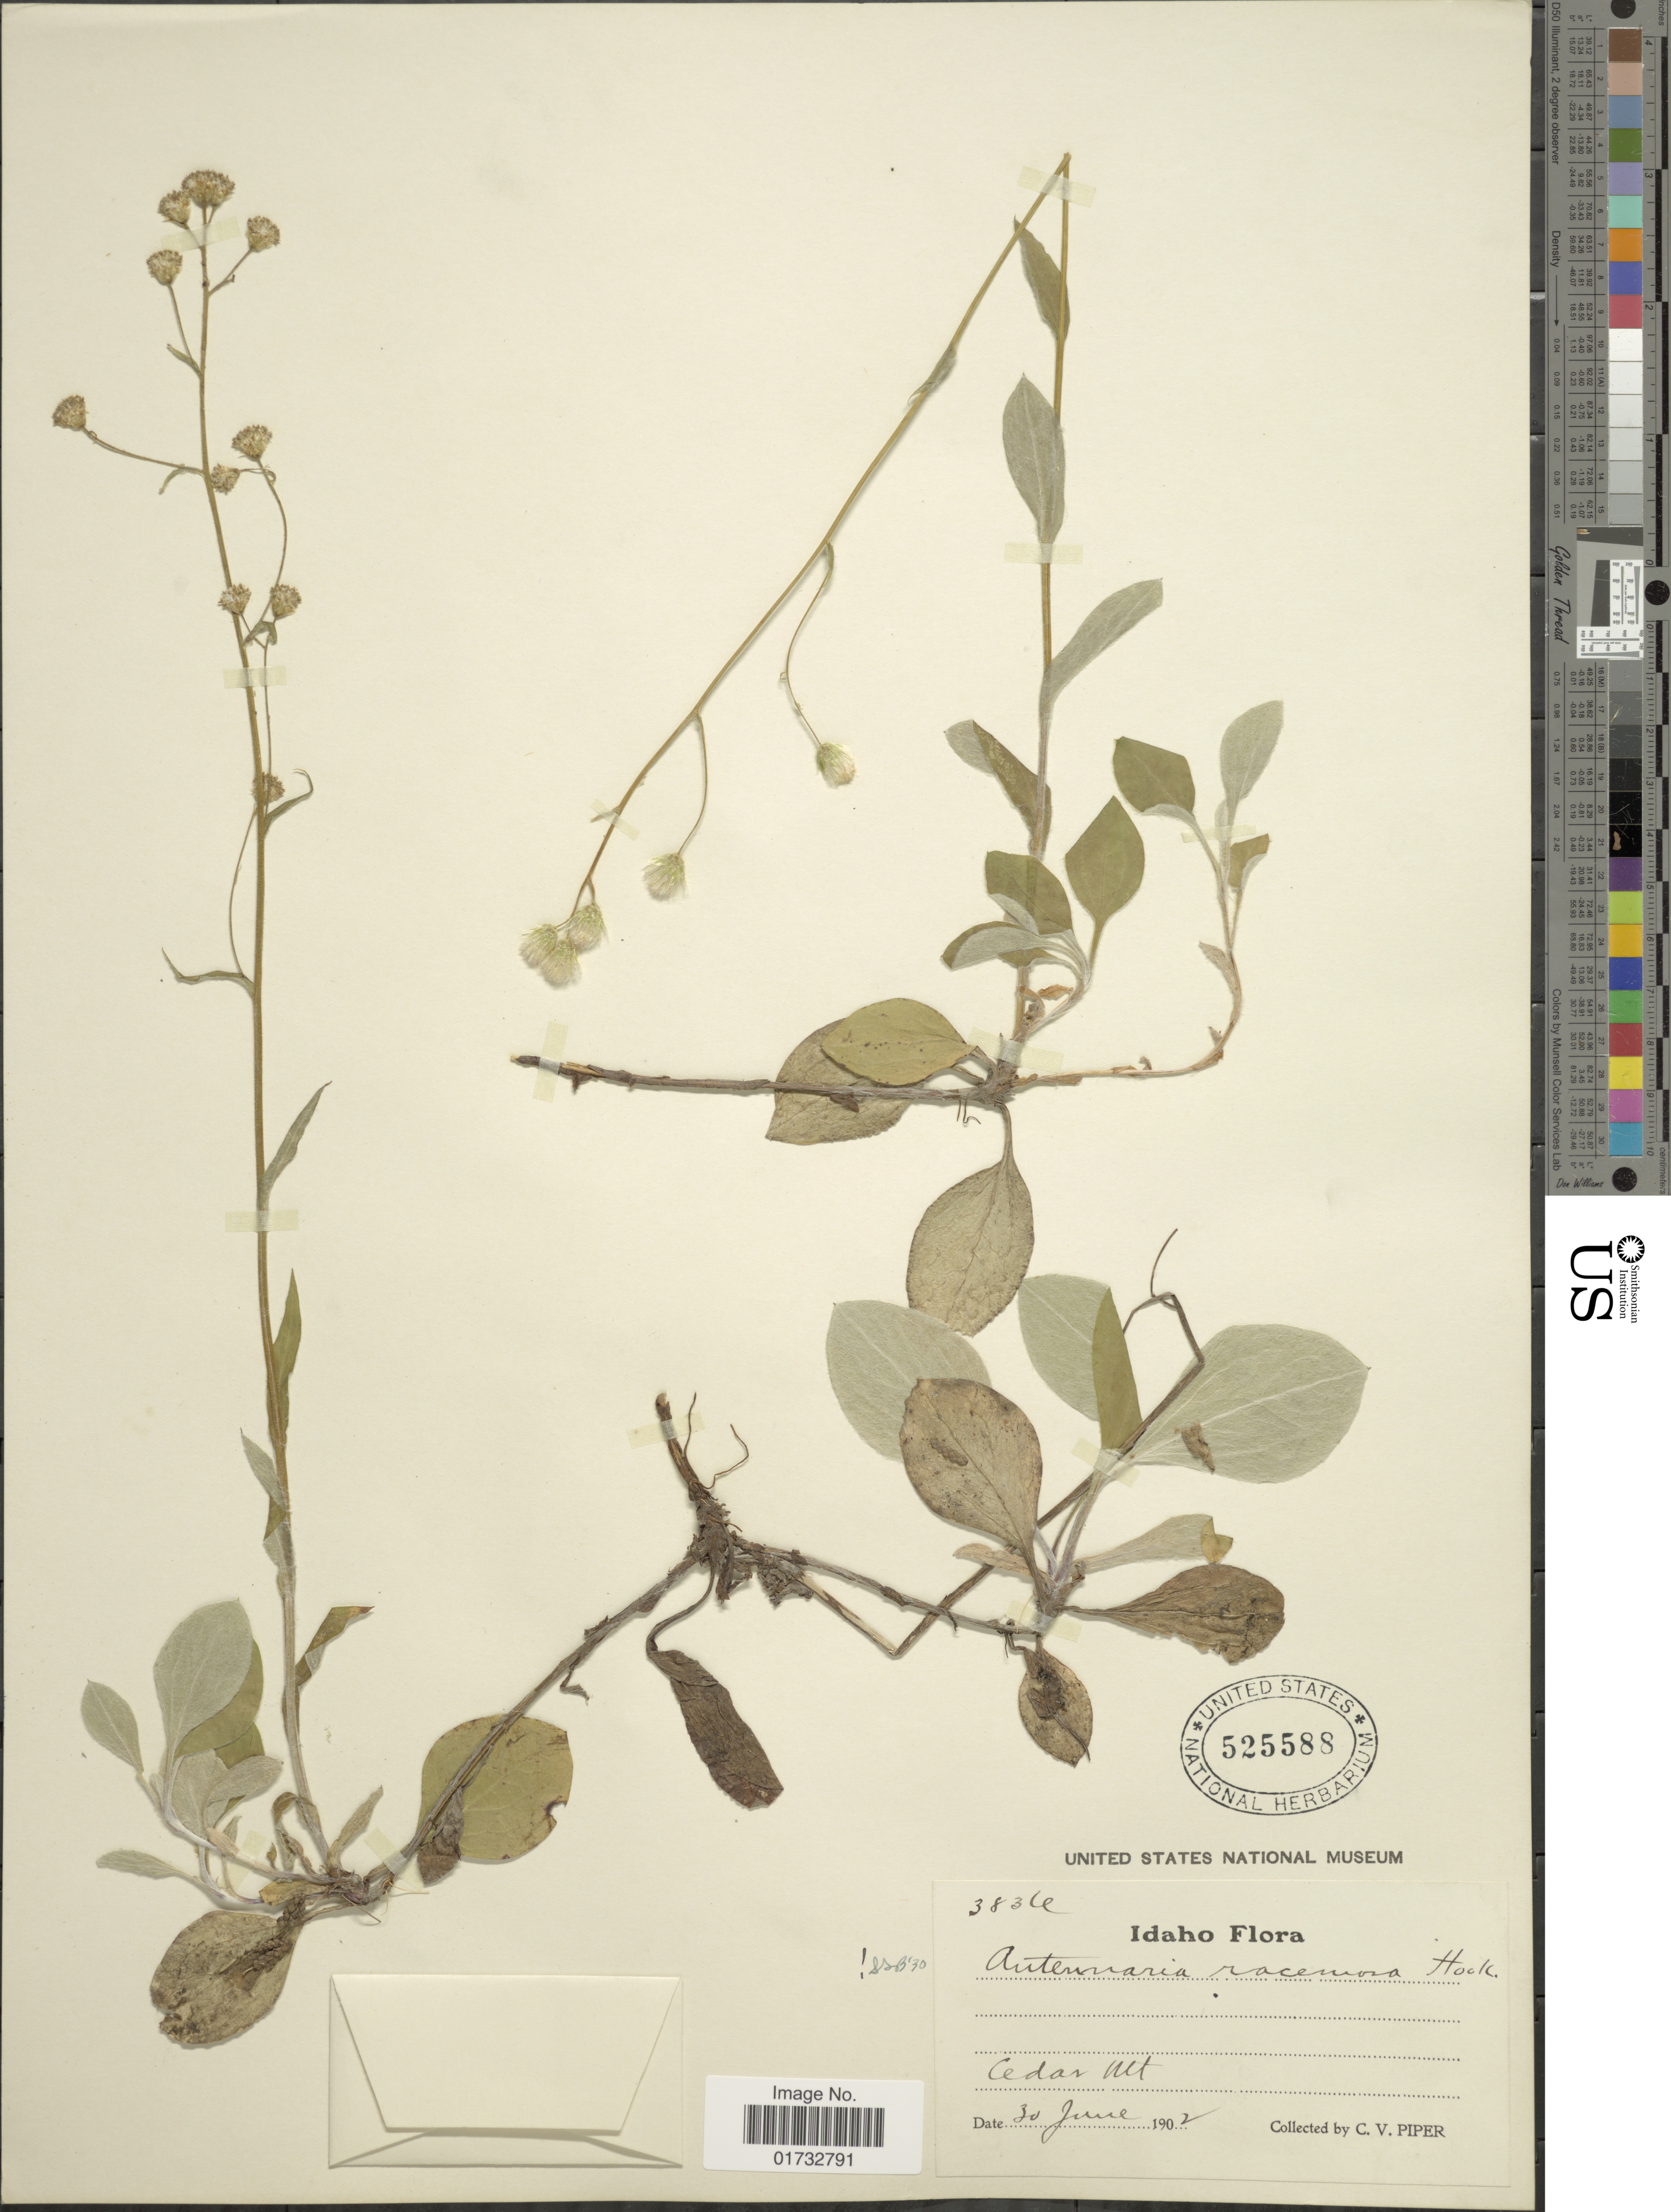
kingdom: Plantae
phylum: Tracheophyta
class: Magnoliopsida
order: Asterales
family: Asteraceae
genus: Antennaria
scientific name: Antennaria racemosa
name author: Hook.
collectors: C. V. Piper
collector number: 3836*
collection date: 1902-06-30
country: United States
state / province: Idaho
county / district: Latah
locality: Ceder Mt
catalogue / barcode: US 525588